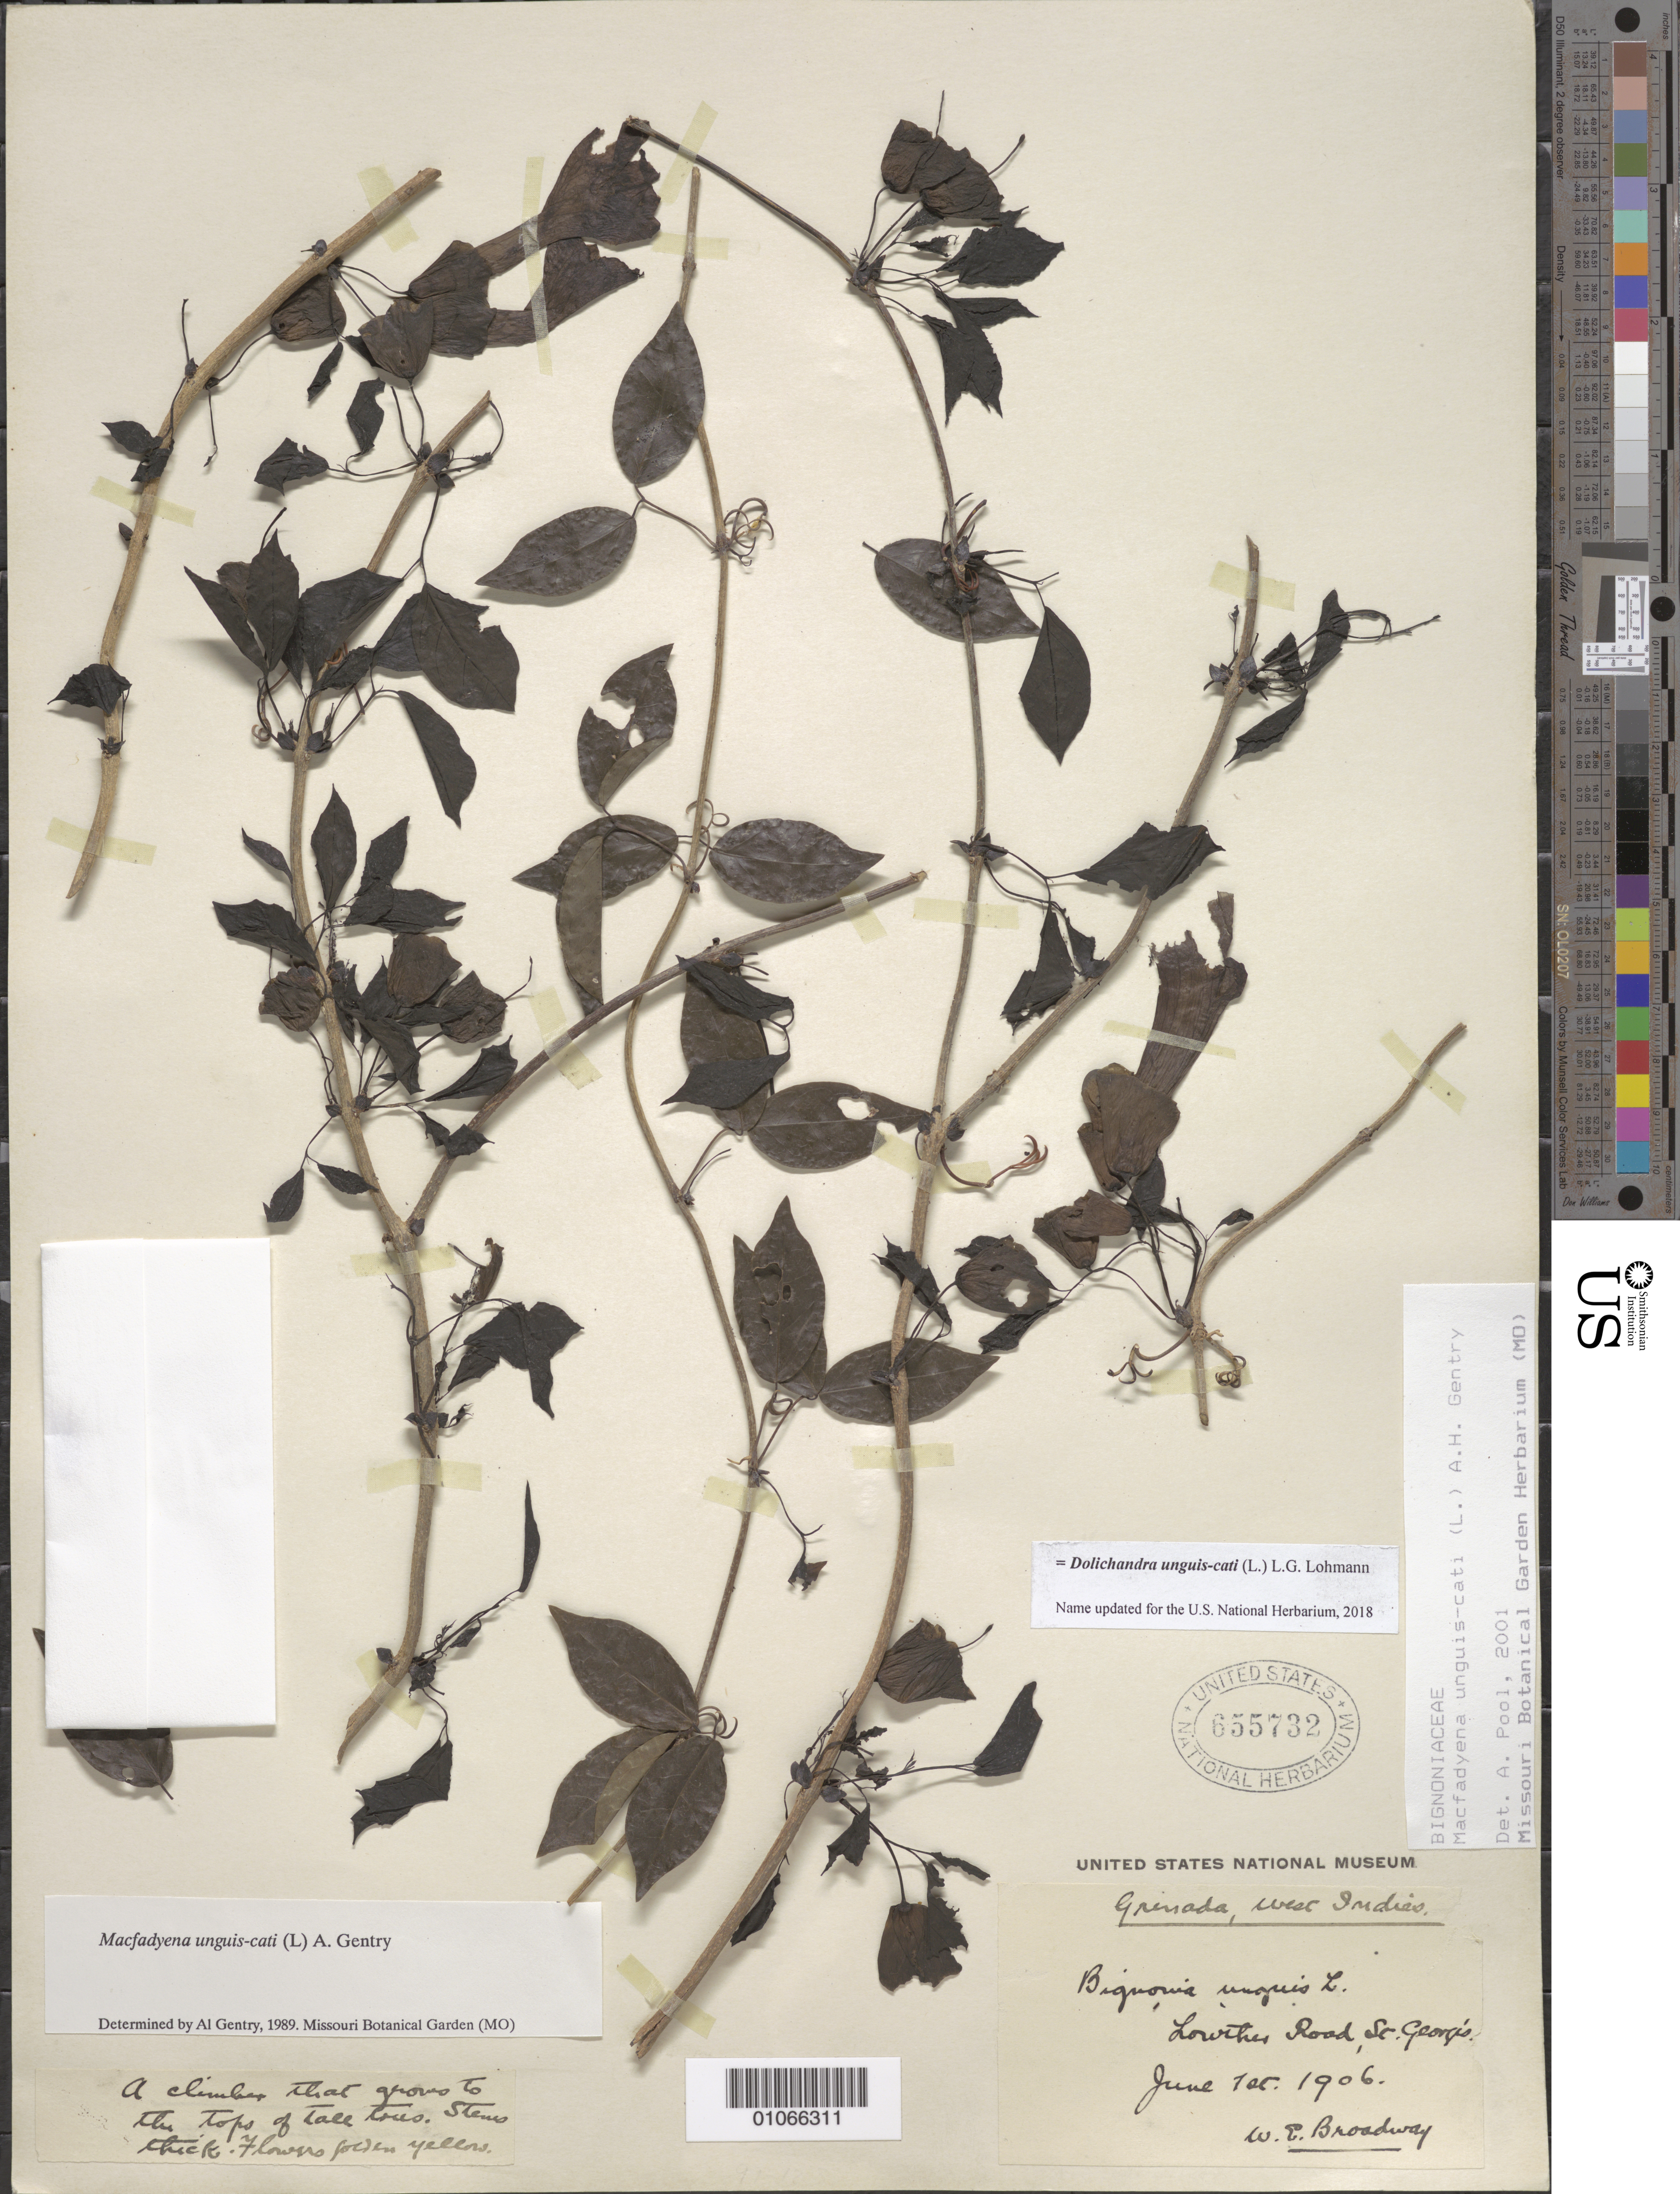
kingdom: Plantae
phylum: Tracheophyta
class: Magnoliopsida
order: Lamiales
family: Bignoniaceae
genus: Dolichandra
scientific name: Dolichandra unguis-cati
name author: (L.) L.G. Lohmann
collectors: W. E. Broadway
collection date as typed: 10 Jun 1906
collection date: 1906-06-10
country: Grenada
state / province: Saint George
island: Grenada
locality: Lorvithes Road?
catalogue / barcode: US 655732